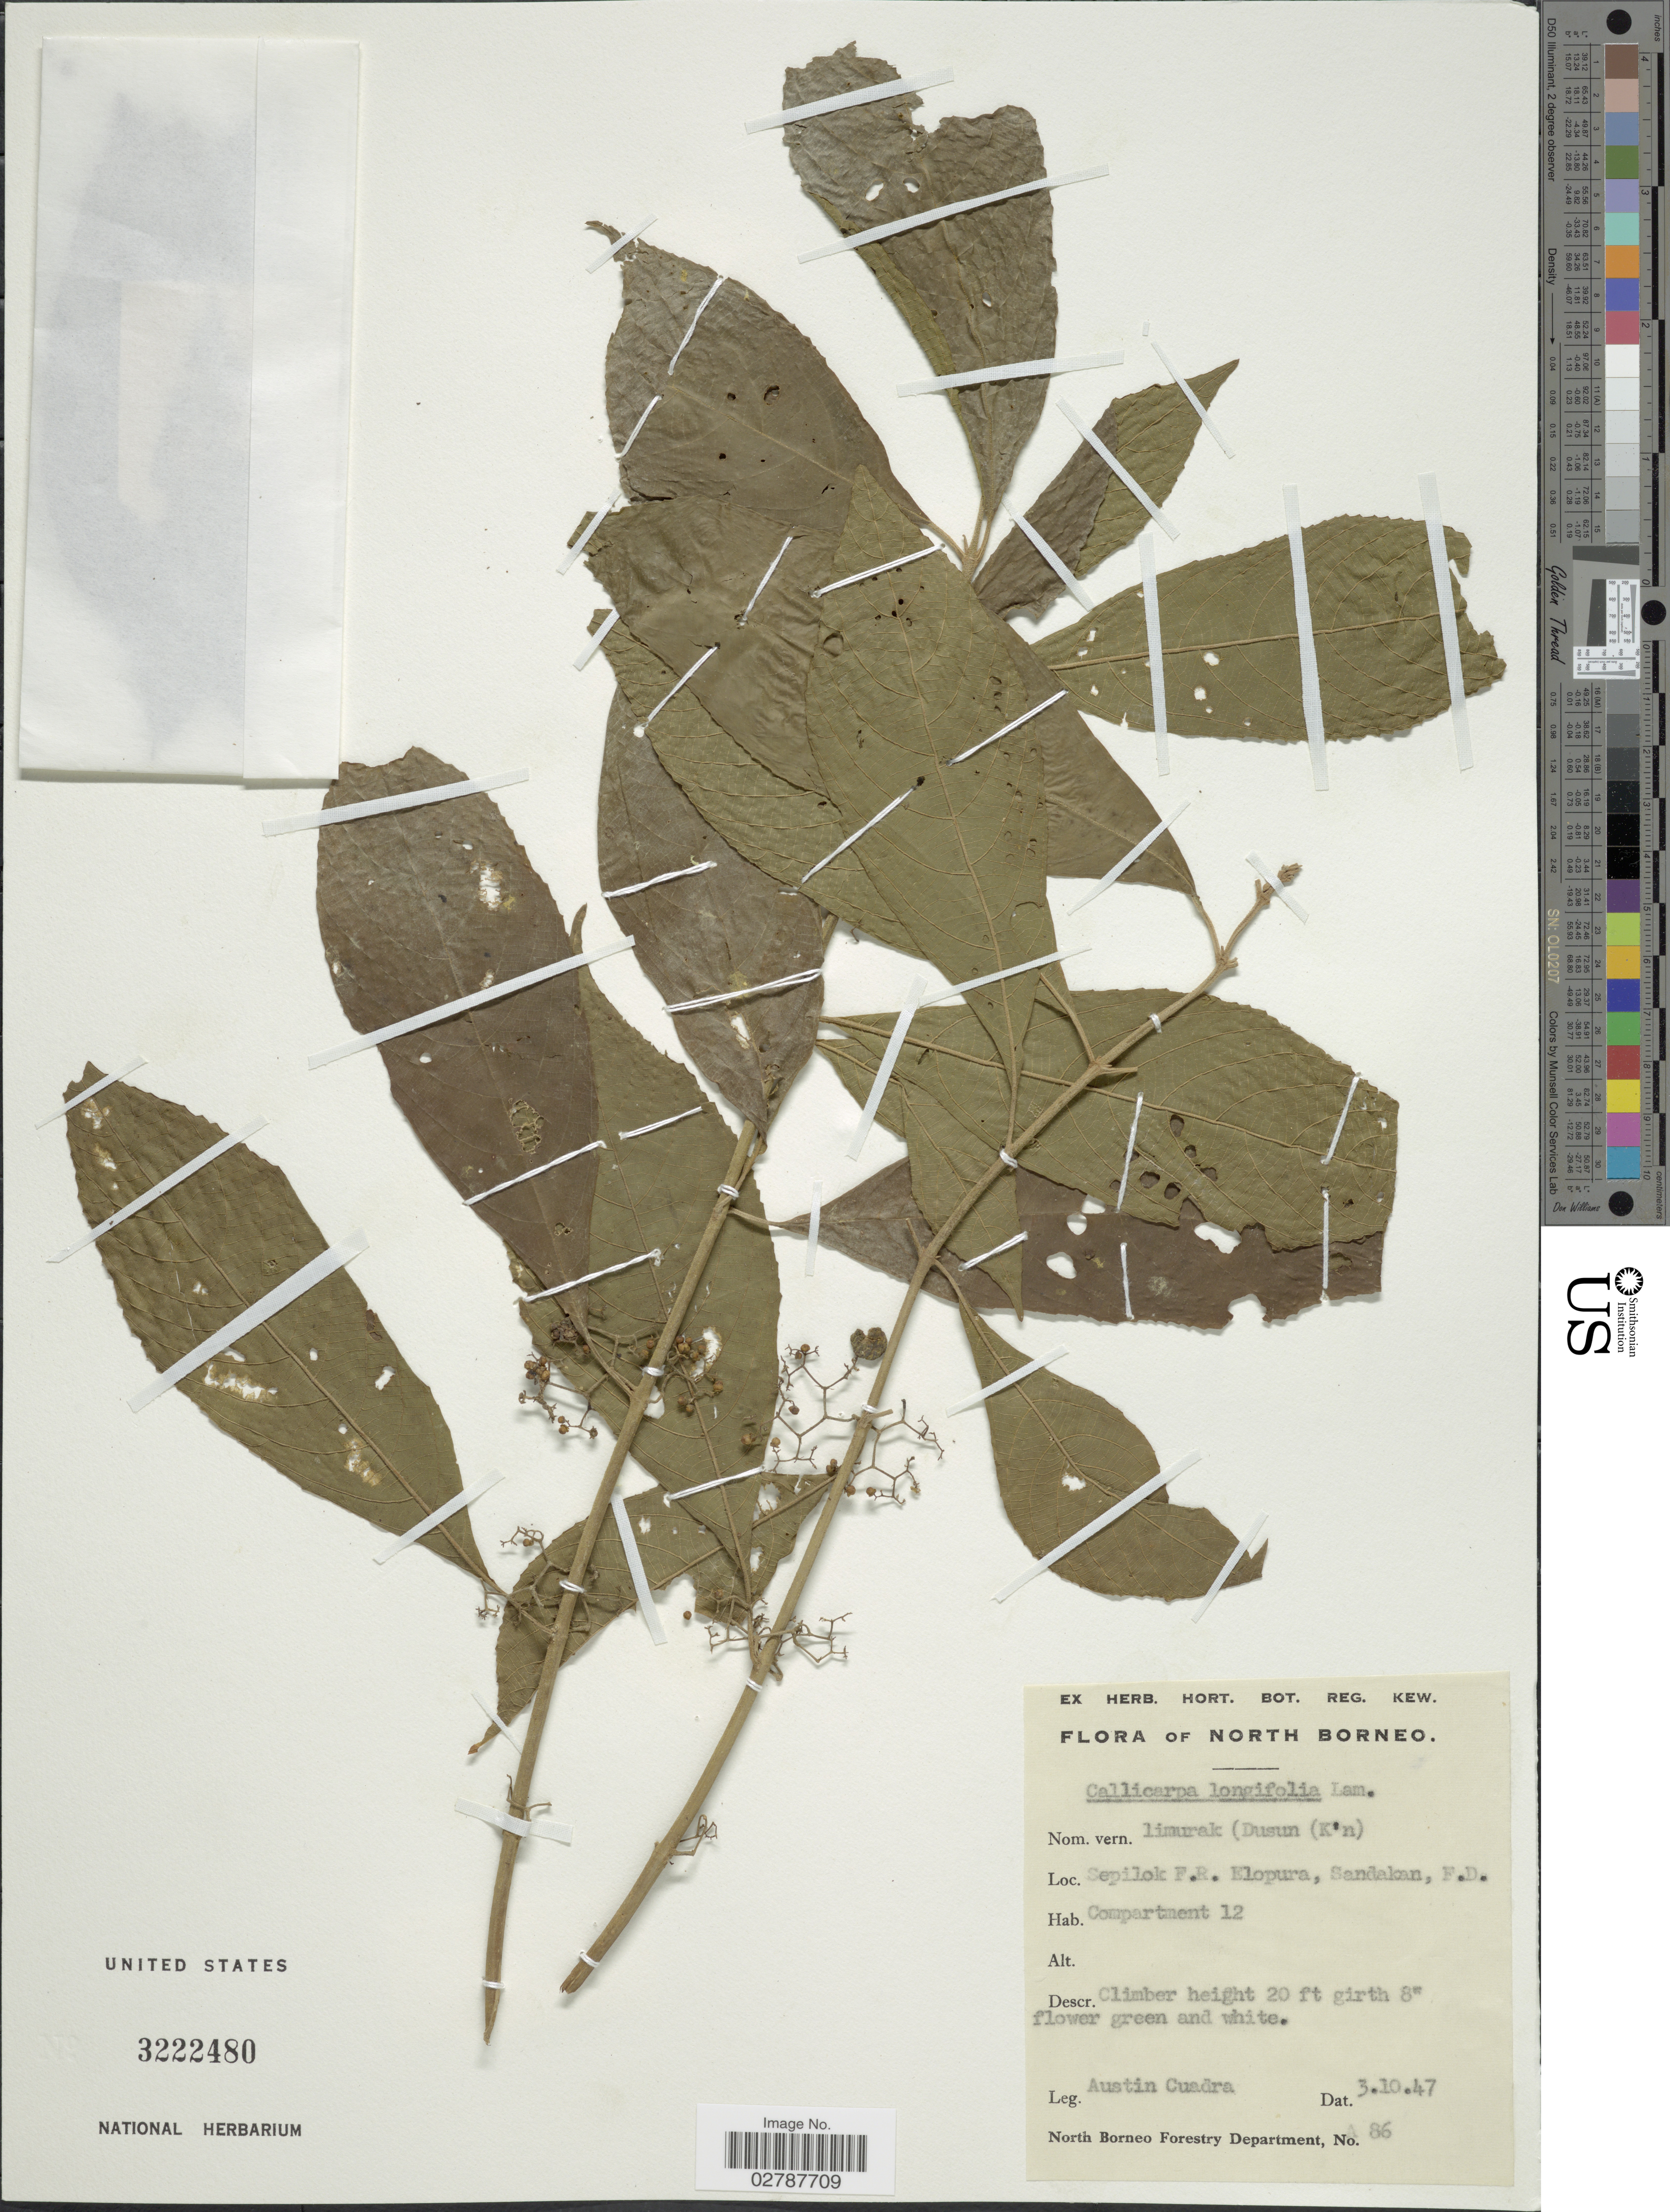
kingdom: Plantae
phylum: Tracheophyta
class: Magnoliopsida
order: Lamiales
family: Lamiaceae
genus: Callicarpa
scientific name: Callicarpa longifolia f. floccosa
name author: Schauer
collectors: A. Cuadra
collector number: A86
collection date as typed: Transcribed d/m/y: 3/10/47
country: Malaysia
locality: North Borneo. Sepilok F.R. Elopura, Sandakan, F.D. Compartment 12.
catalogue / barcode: US 3222480